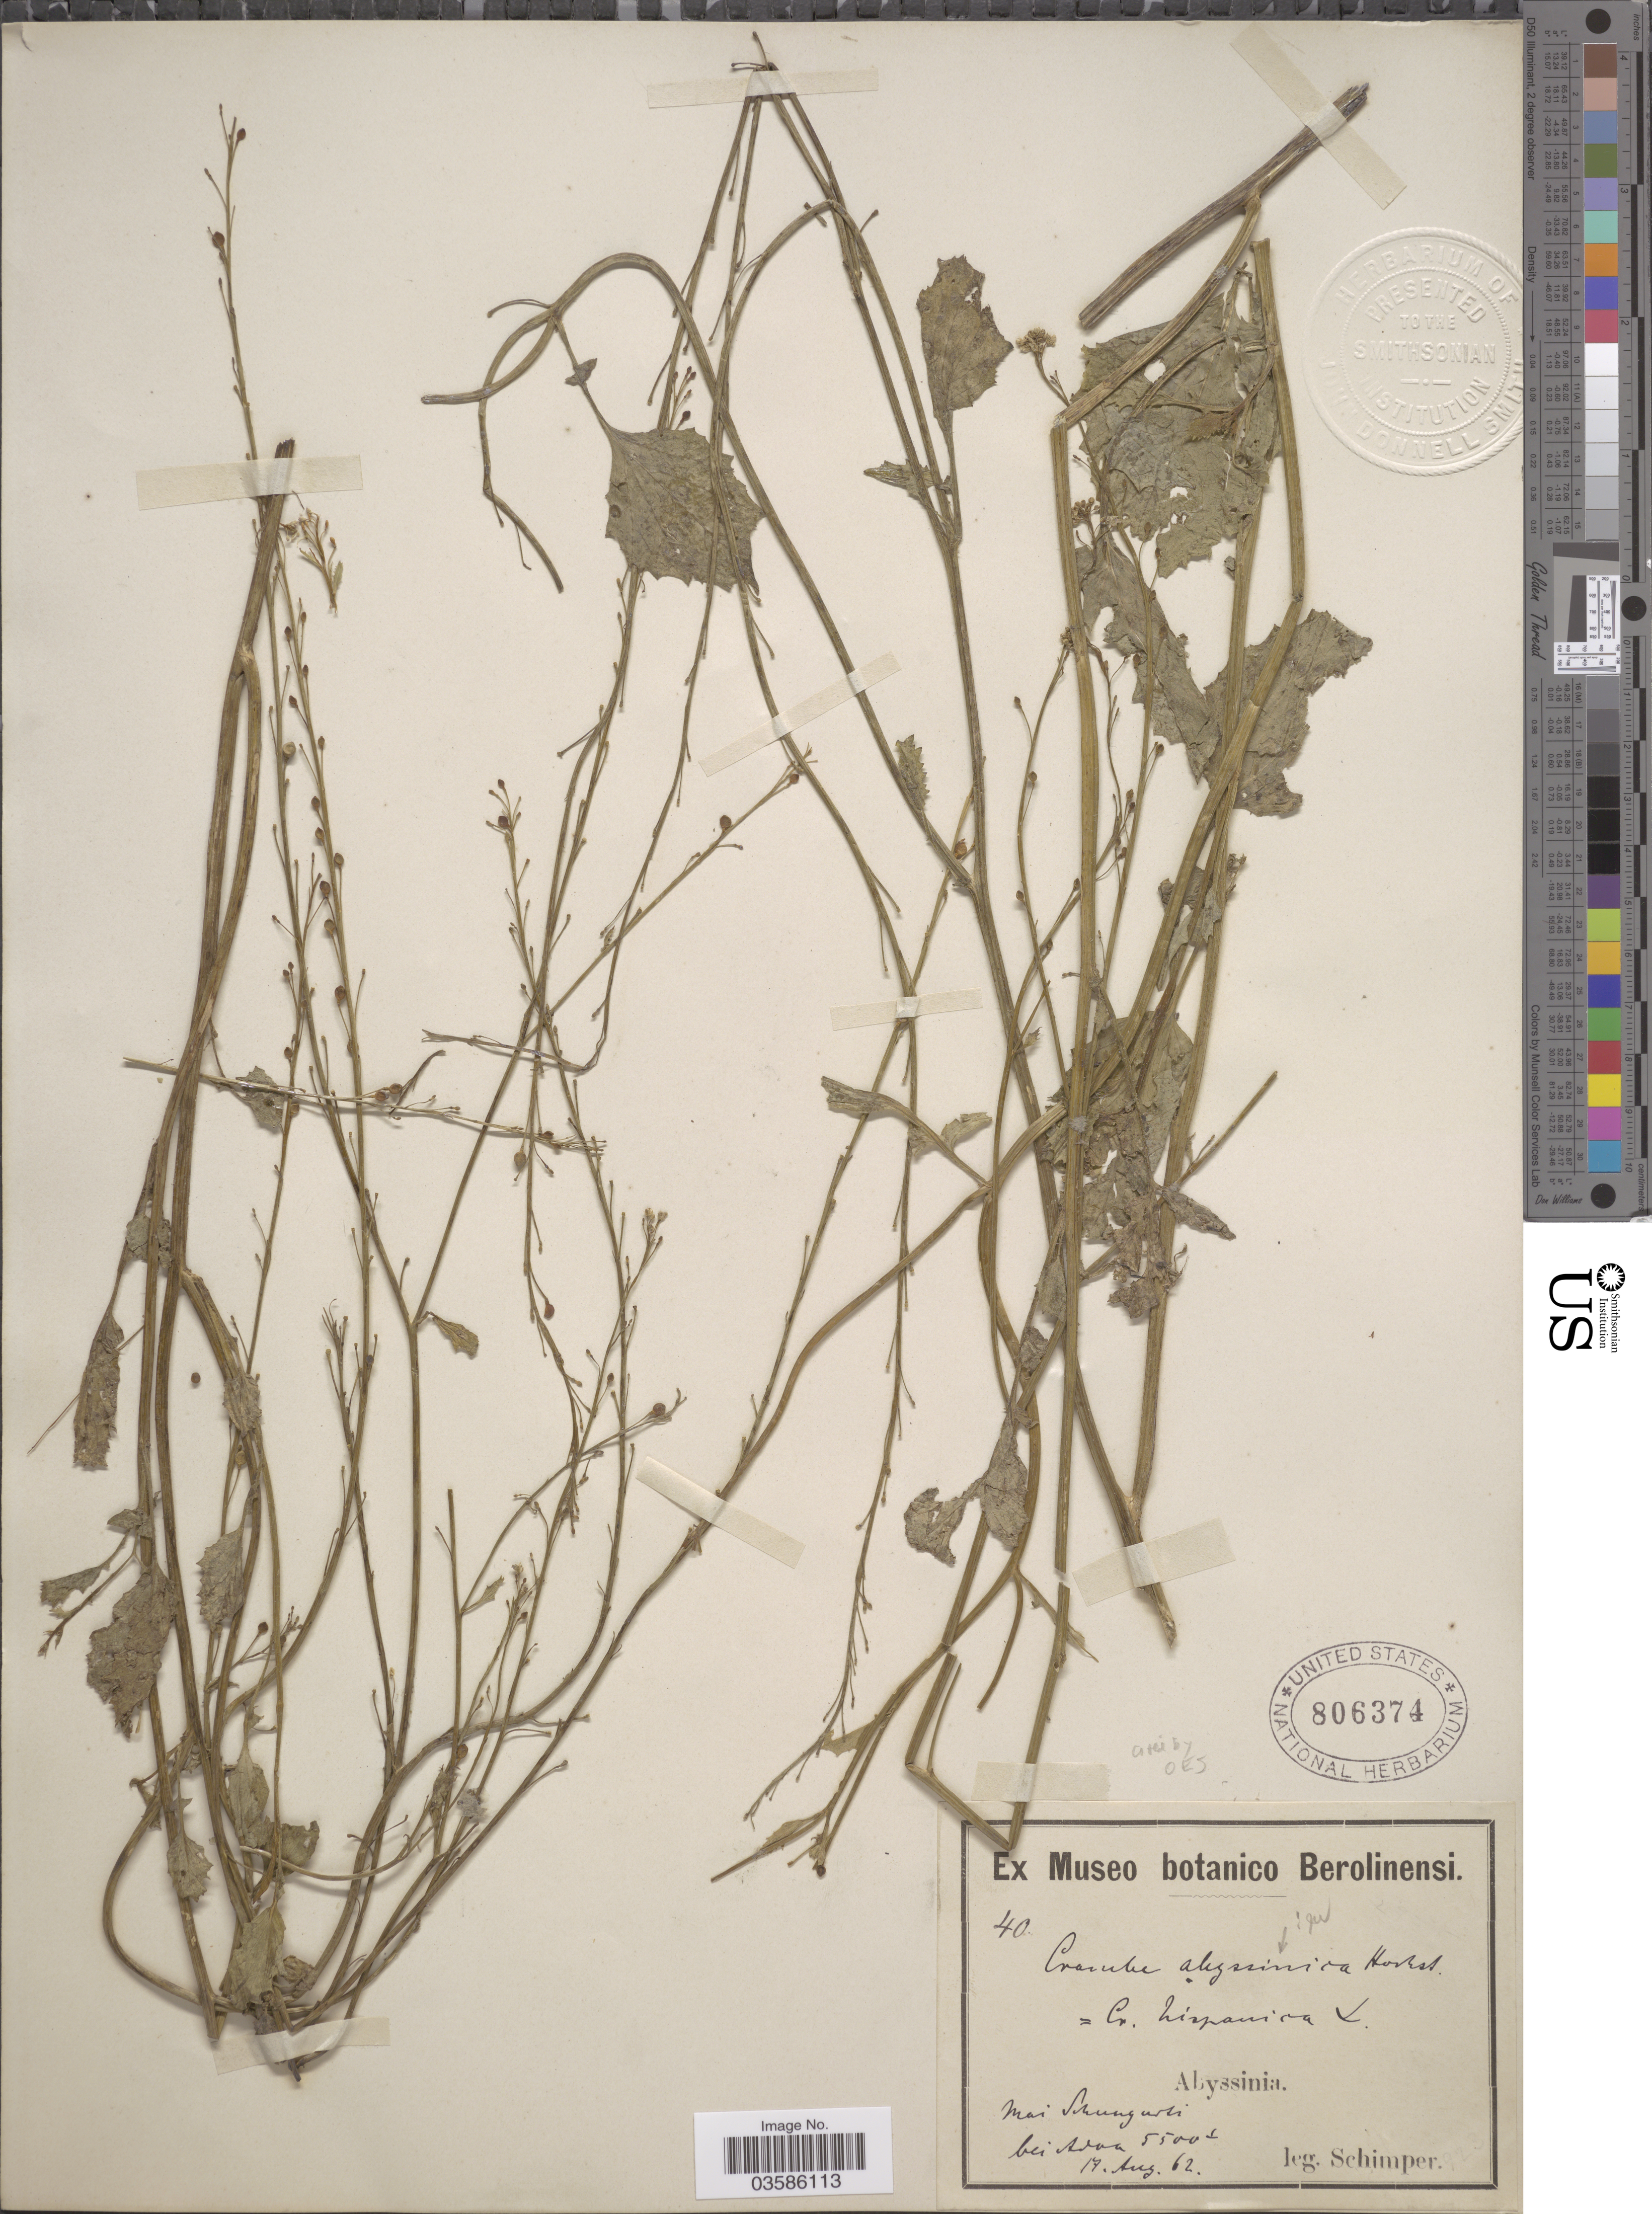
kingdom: Plantae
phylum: Tracheophyta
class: Magnoliopsida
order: Brassicales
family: Brassicaceae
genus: Crambe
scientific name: Crambe abyssinica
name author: Hochst. ex R.E. Fr.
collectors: -. Schimper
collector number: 40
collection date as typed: Transcribed d/m/y: 17/8/62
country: Ethiopia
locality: Abyssinia. Mai Shunguski [interpreted] bei Adaa [interpreted].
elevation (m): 1676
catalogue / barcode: US 806374